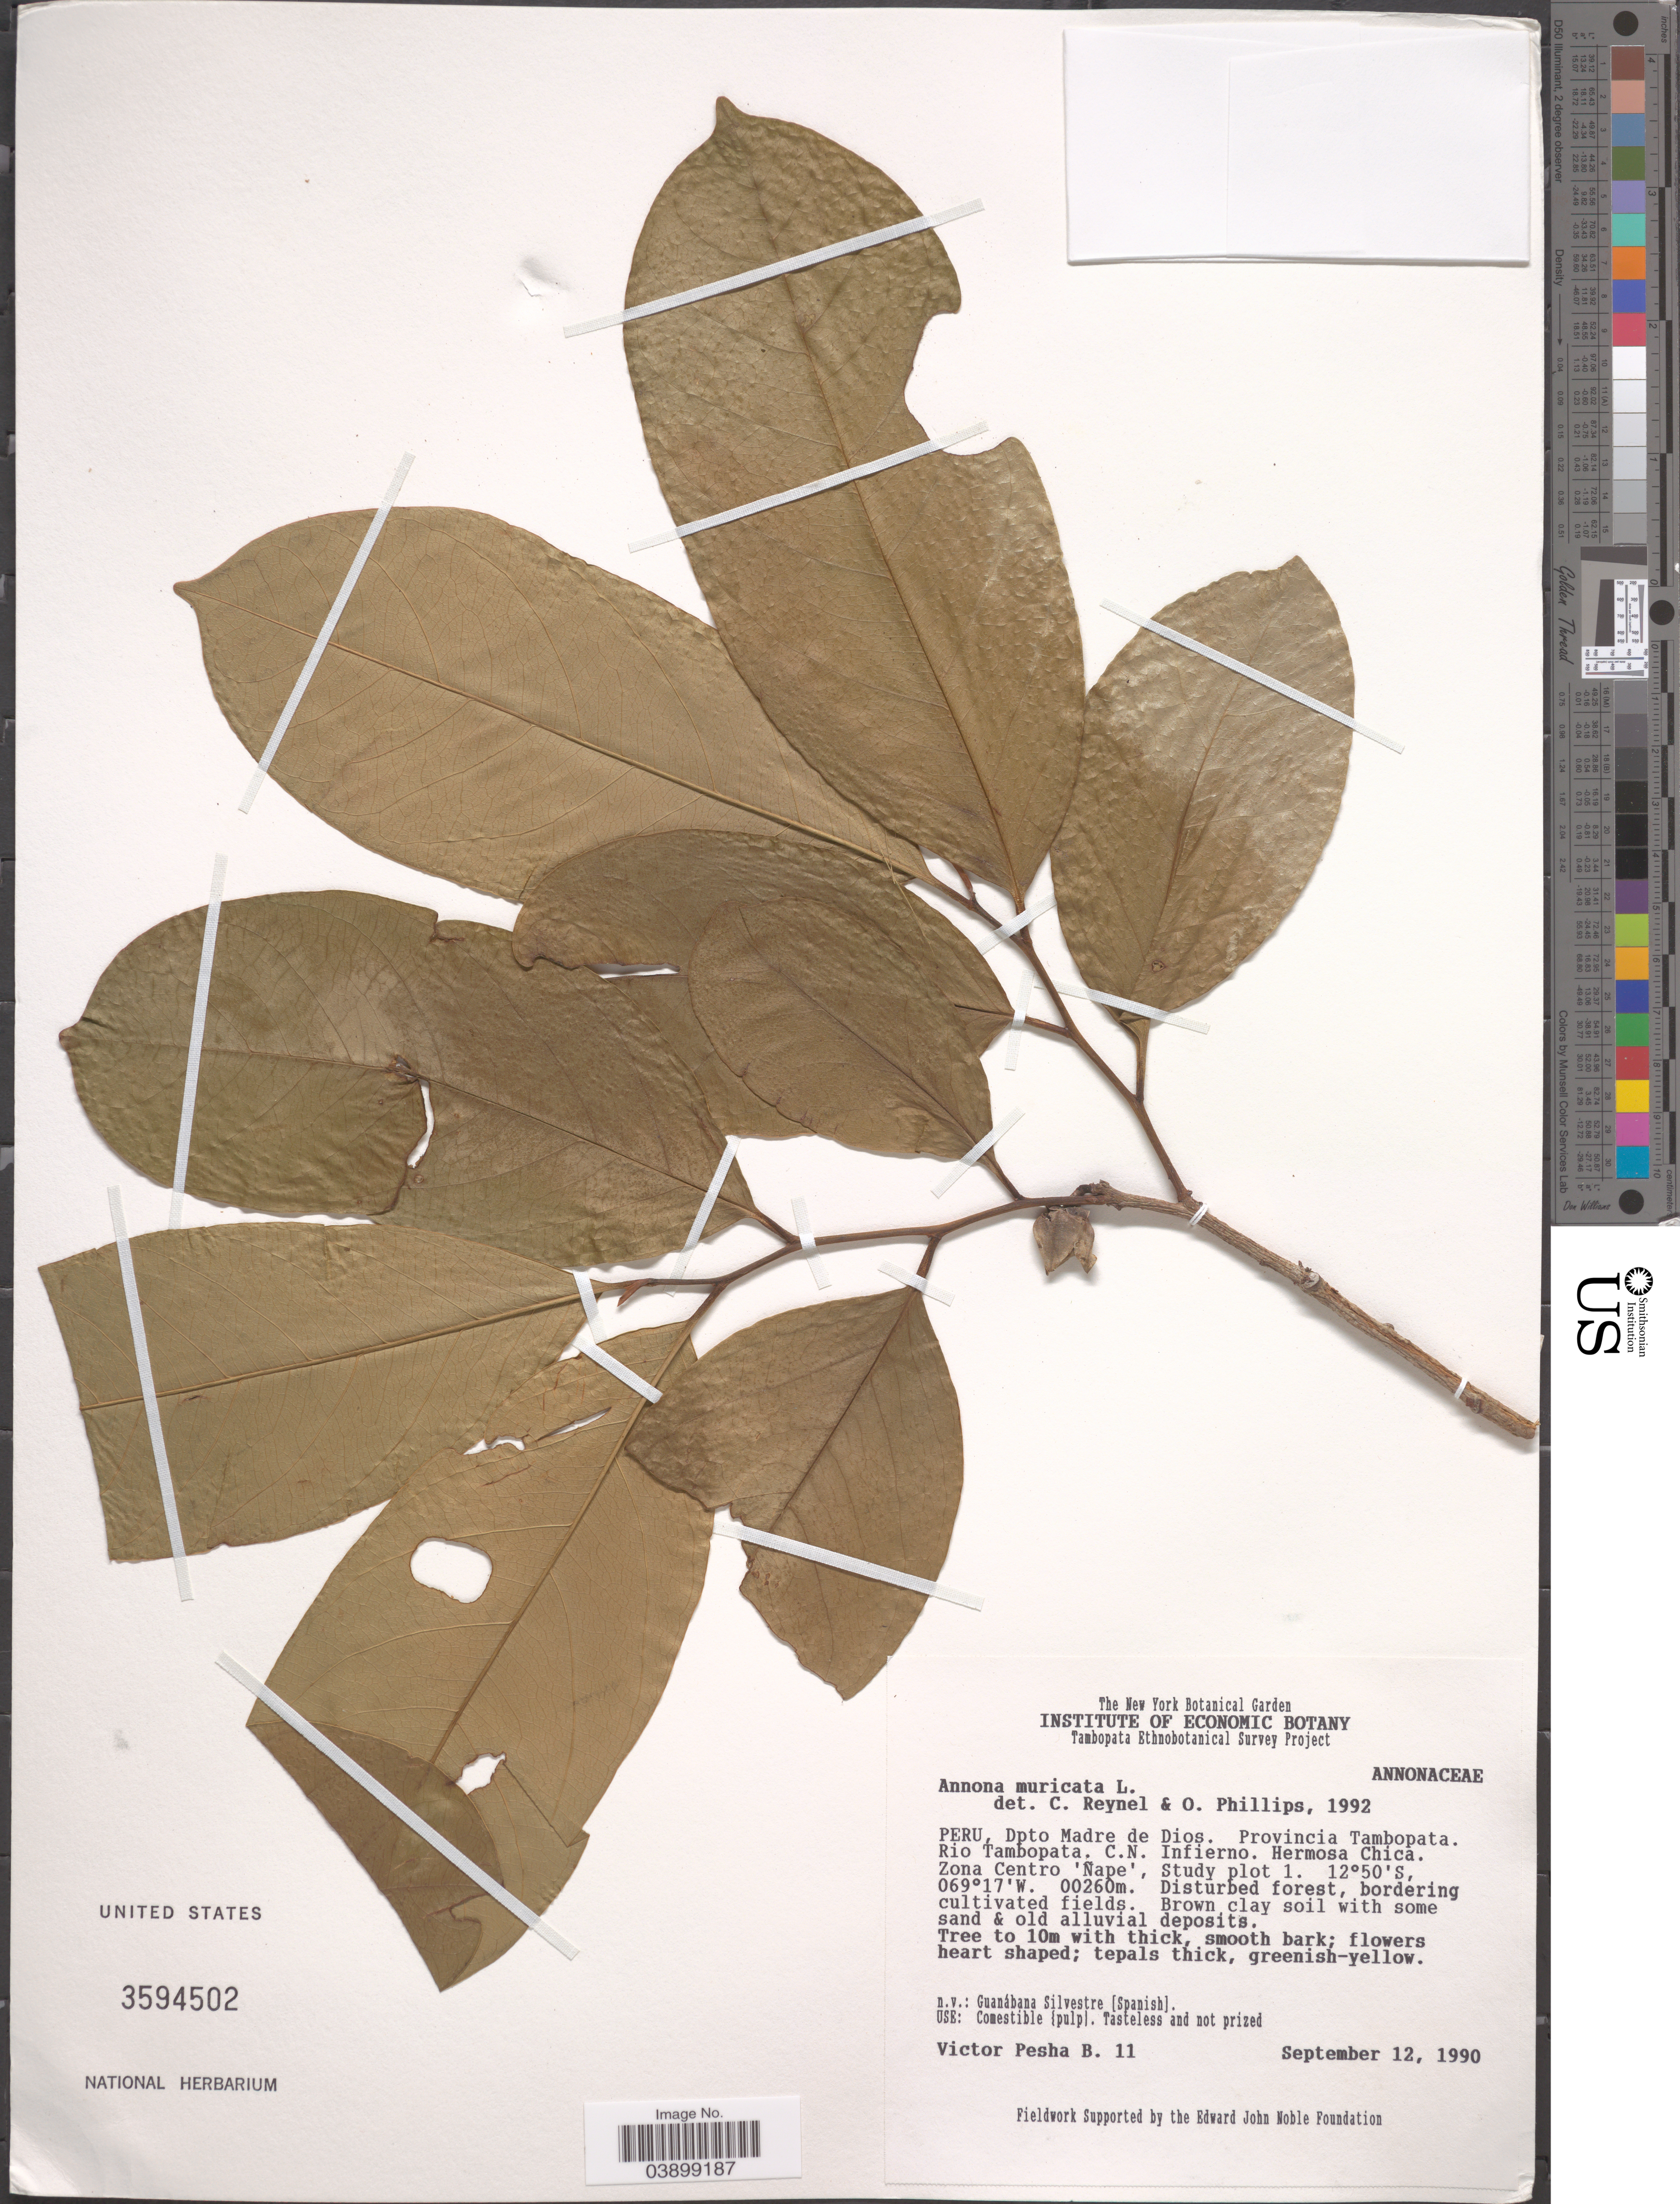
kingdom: Plantae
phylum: Tracheophyta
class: Magnoliopsida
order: Magnoliales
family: Annonaceae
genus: Annona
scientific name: Annona muricata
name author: L.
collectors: V. Pesha B.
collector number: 11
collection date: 1990-09-12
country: Peru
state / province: Madre de Dios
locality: Dpto Madre de Dios. Provincia Tambopata. Rio Tambopata. C.C. Infierno. Hermosa Chica. Zona Centro 'Nape', Study plot 1.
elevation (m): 260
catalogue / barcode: US 3594502